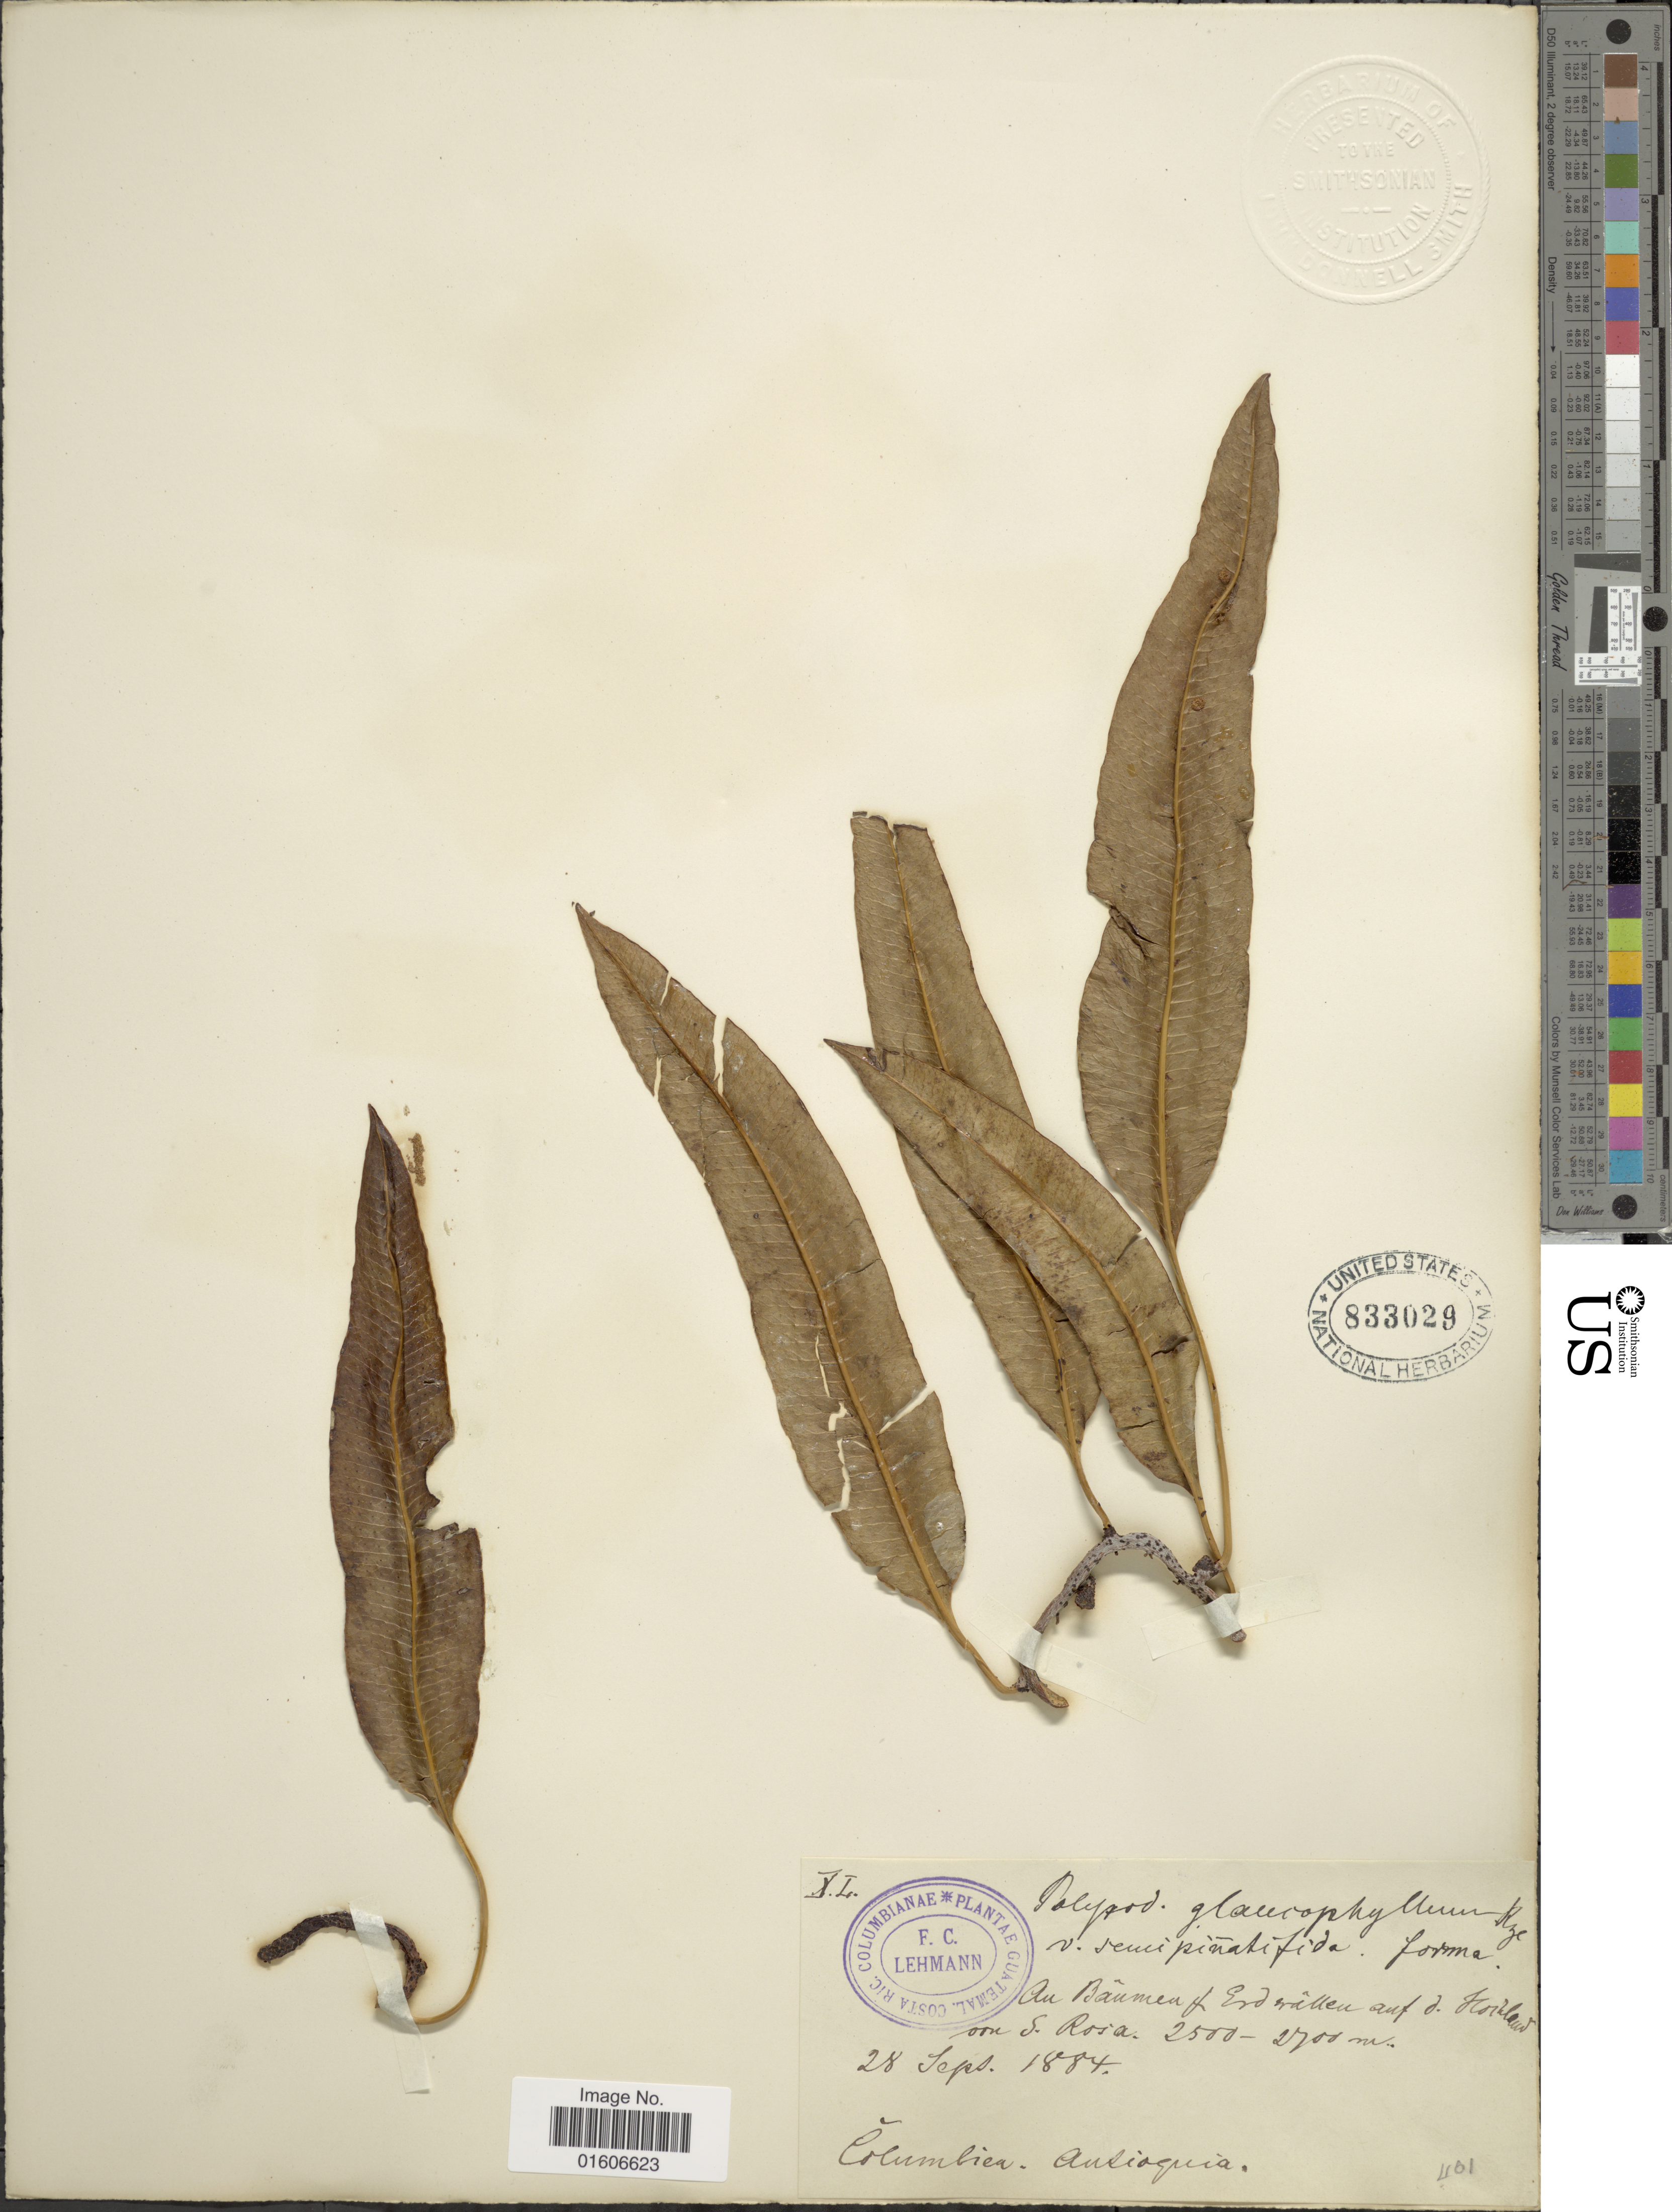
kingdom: Plantae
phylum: Tracheophyta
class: Polypodiopsida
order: Polypodiales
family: Polypodiaceae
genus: Serpocaulon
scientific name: Serpocaulon levigatum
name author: (Cav.) A.R. Sm.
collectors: F. C. Lehmann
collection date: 1884-09-28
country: Colombia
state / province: Antioquia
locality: S. Rosa.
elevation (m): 2500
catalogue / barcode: US 833029